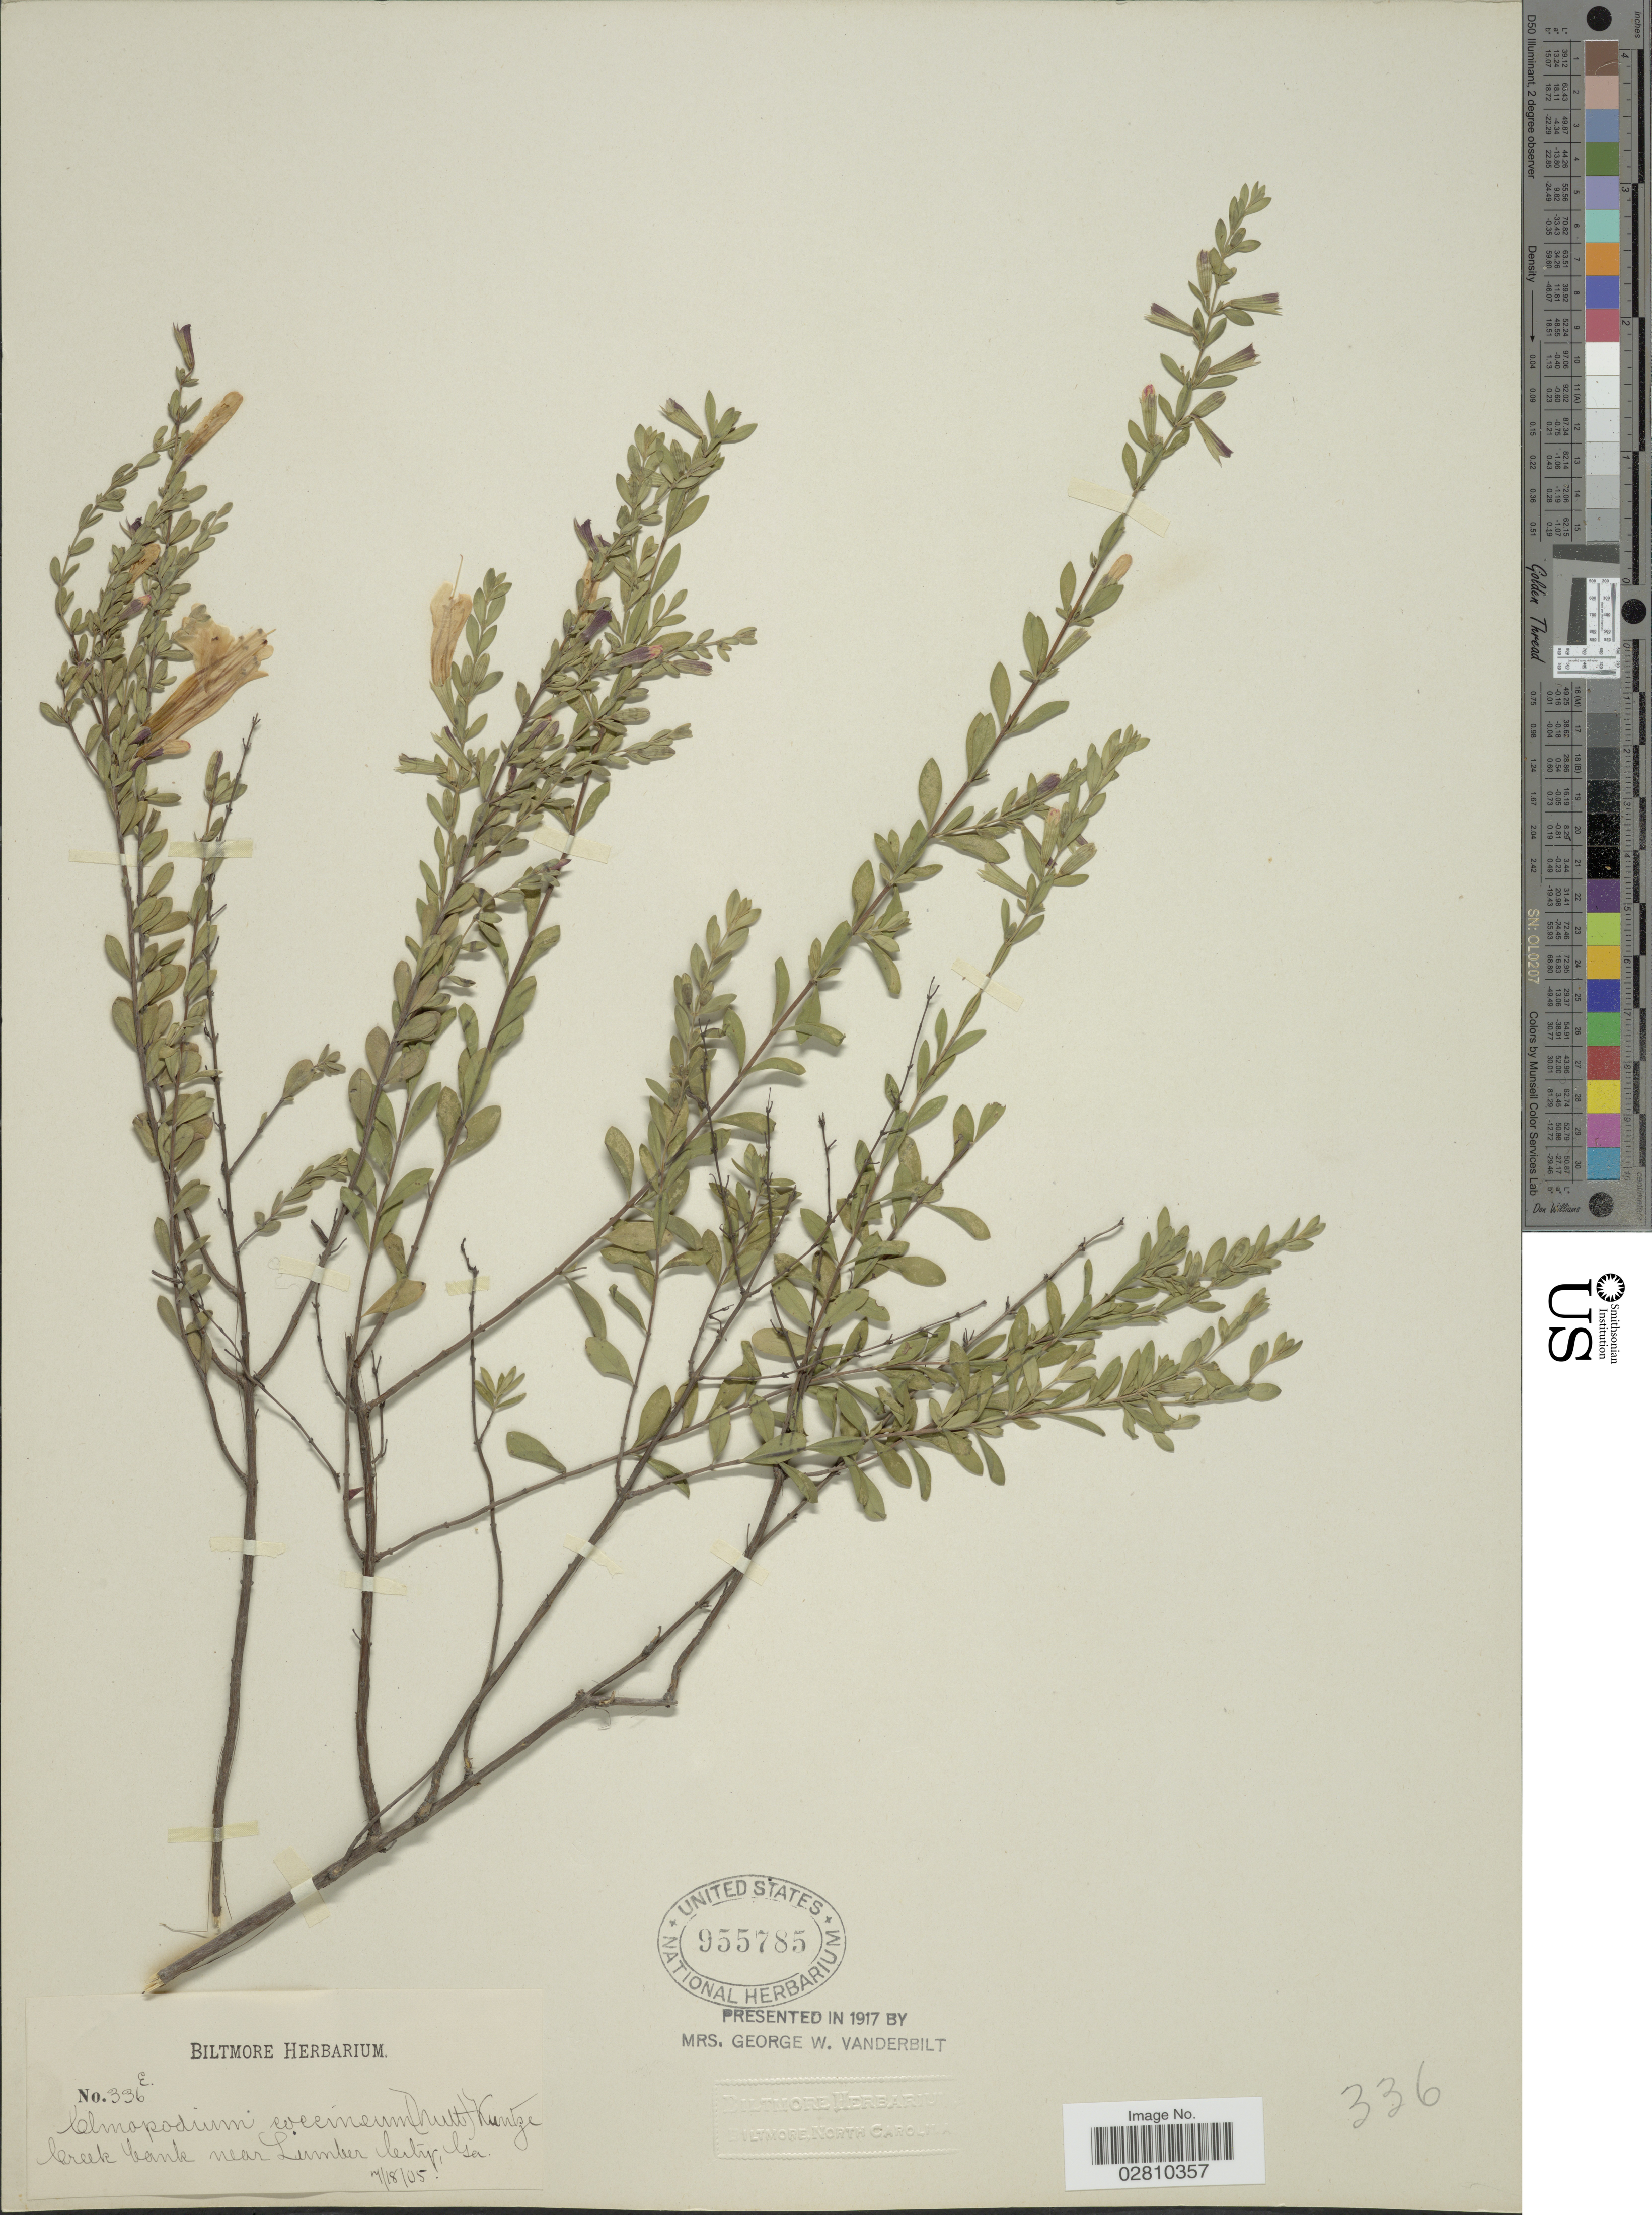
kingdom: Plantae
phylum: Tracheophyta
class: Magnoliopsida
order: Lamiales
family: Lamiaceae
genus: Clinopodium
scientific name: Clinopodium coccineum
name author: (Nutt. ex Hook.) Kuntze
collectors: ex herb. Biltmore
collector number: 336e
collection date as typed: Transcribed d/m/y: 18/7/5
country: United States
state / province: Georgia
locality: Creek bank near Limber City, Ga.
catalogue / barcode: US 955785